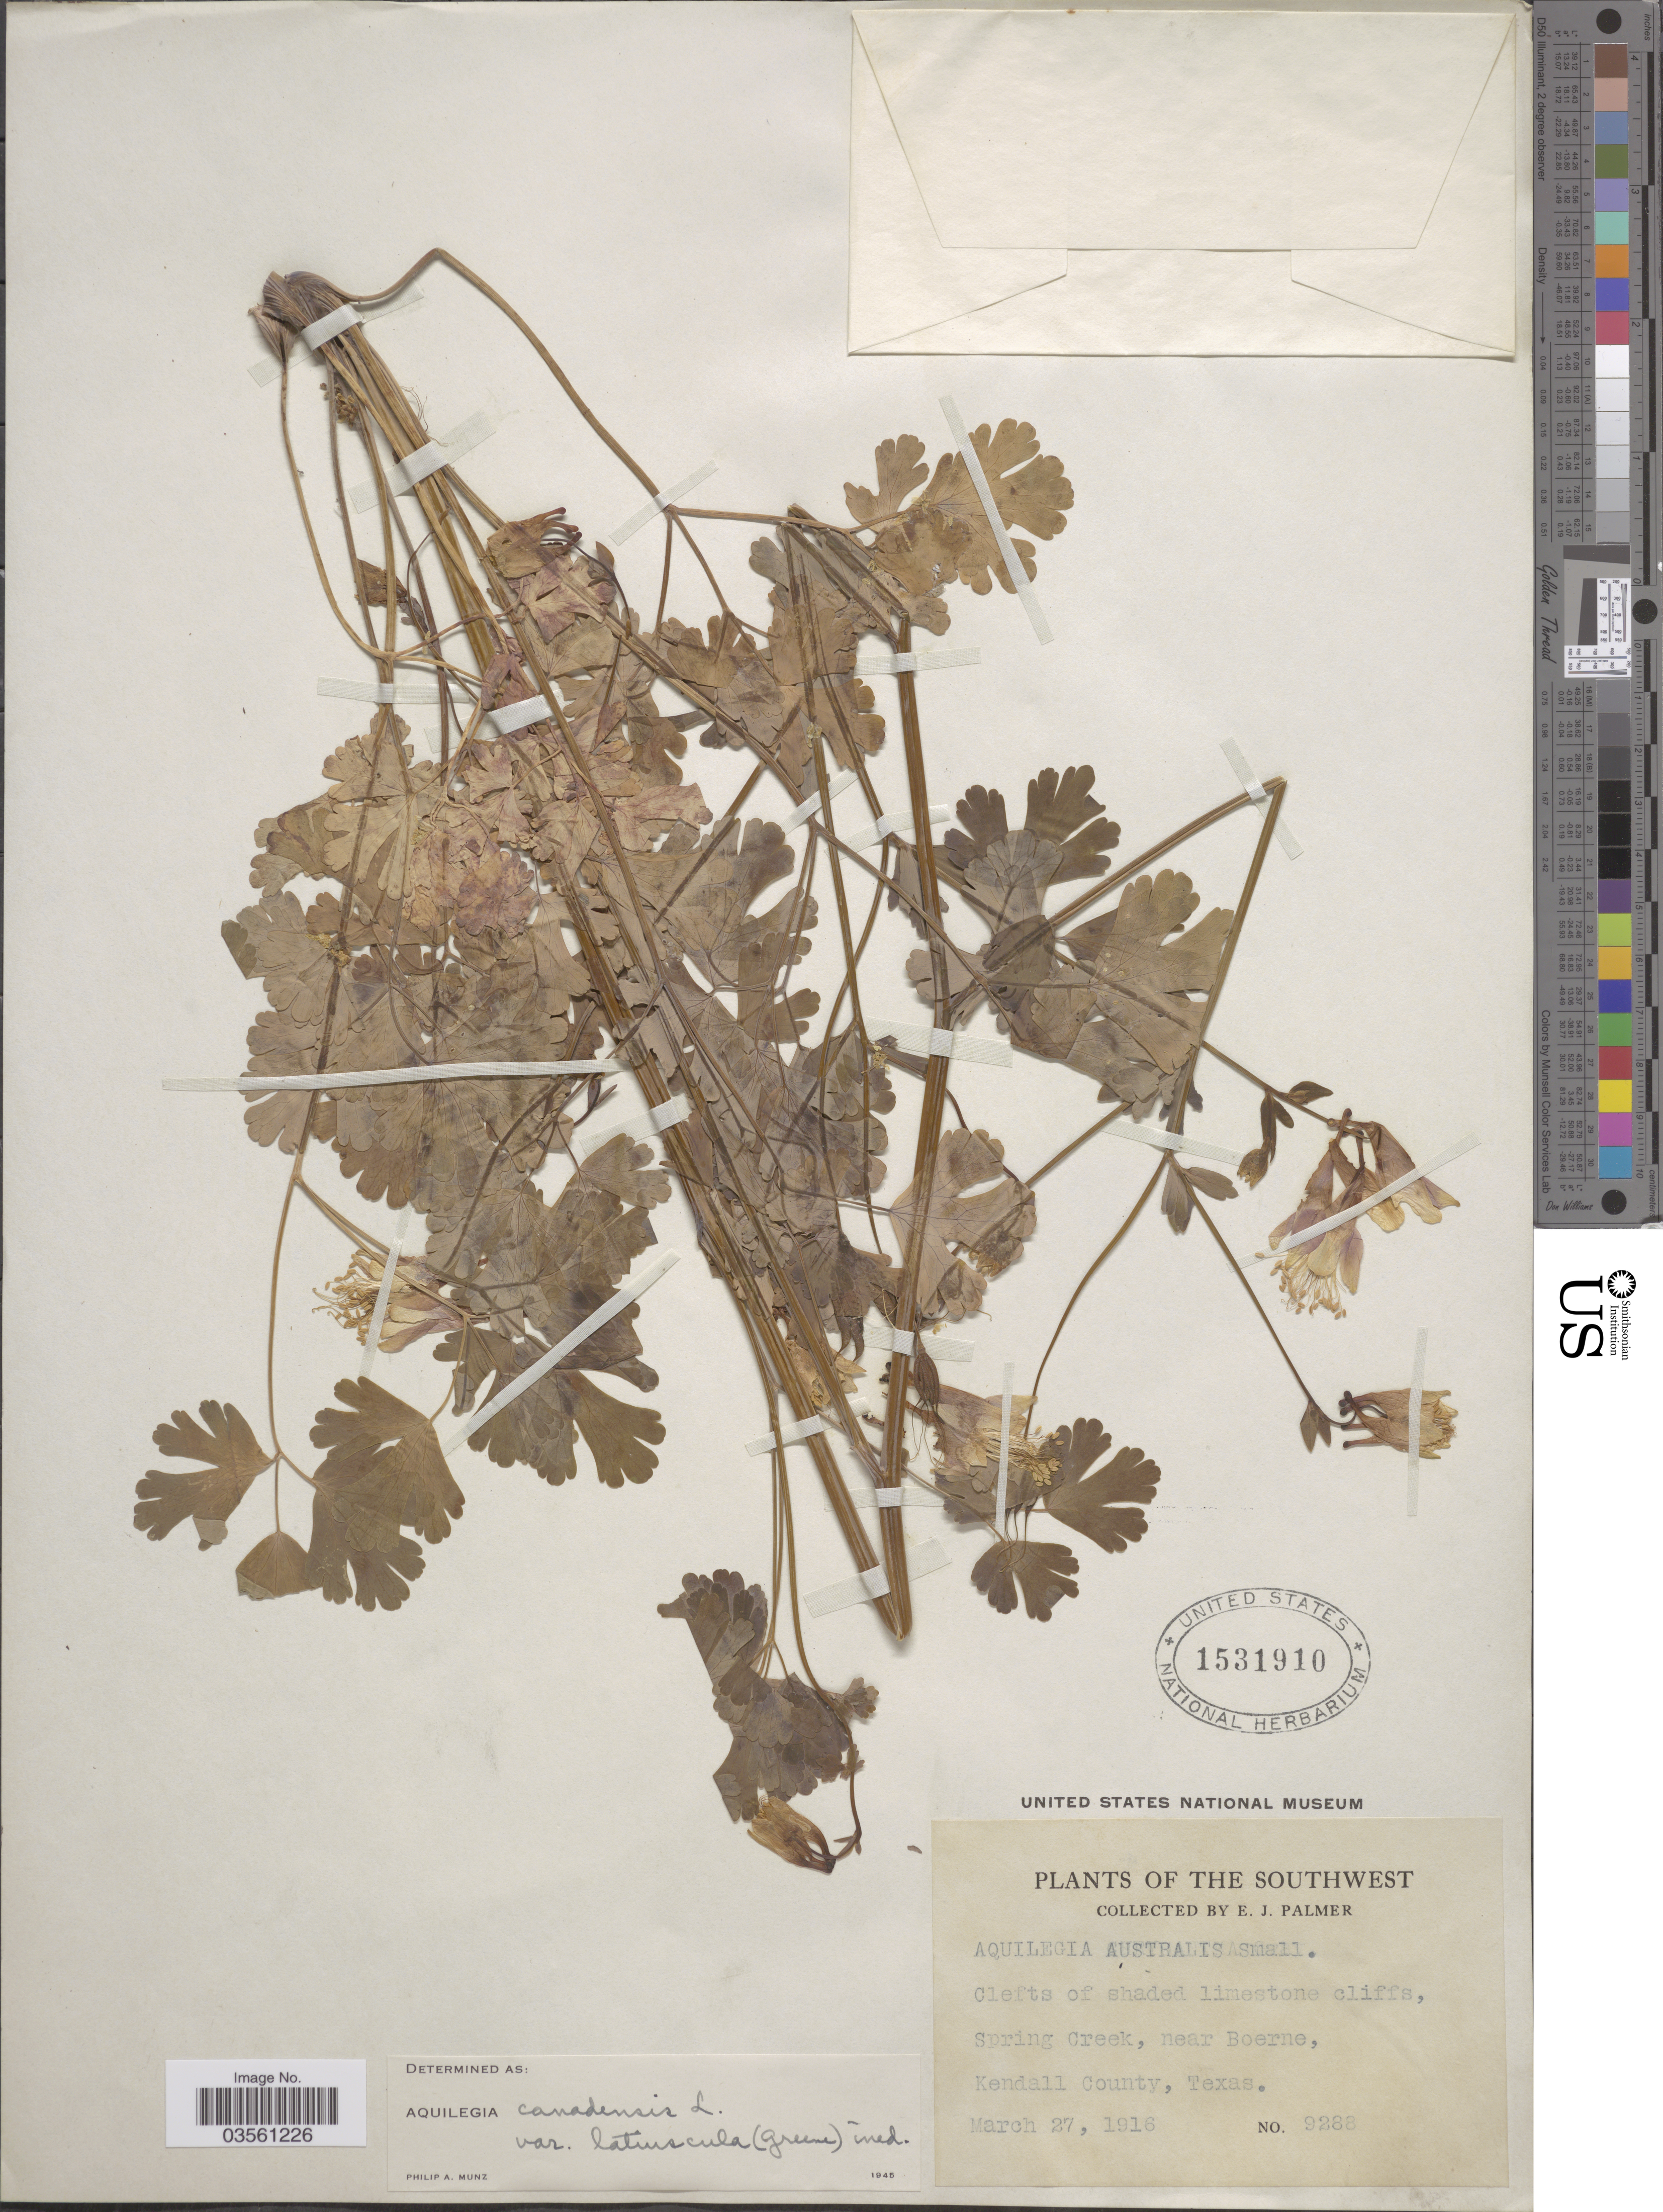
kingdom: Plantae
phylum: Tracheophyta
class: Magnoliopsida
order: Ranunculales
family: Ranunculaceae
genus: Aquilegia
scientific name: Aquilegia canadensis var. latiuscula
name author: (Greene) Munz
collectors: E. J. Palmer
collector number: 9288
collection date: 1916-03-27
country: United States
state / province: Texas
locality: Spring Creek, near Boerne, Kendall County.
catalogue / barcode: US 1531910